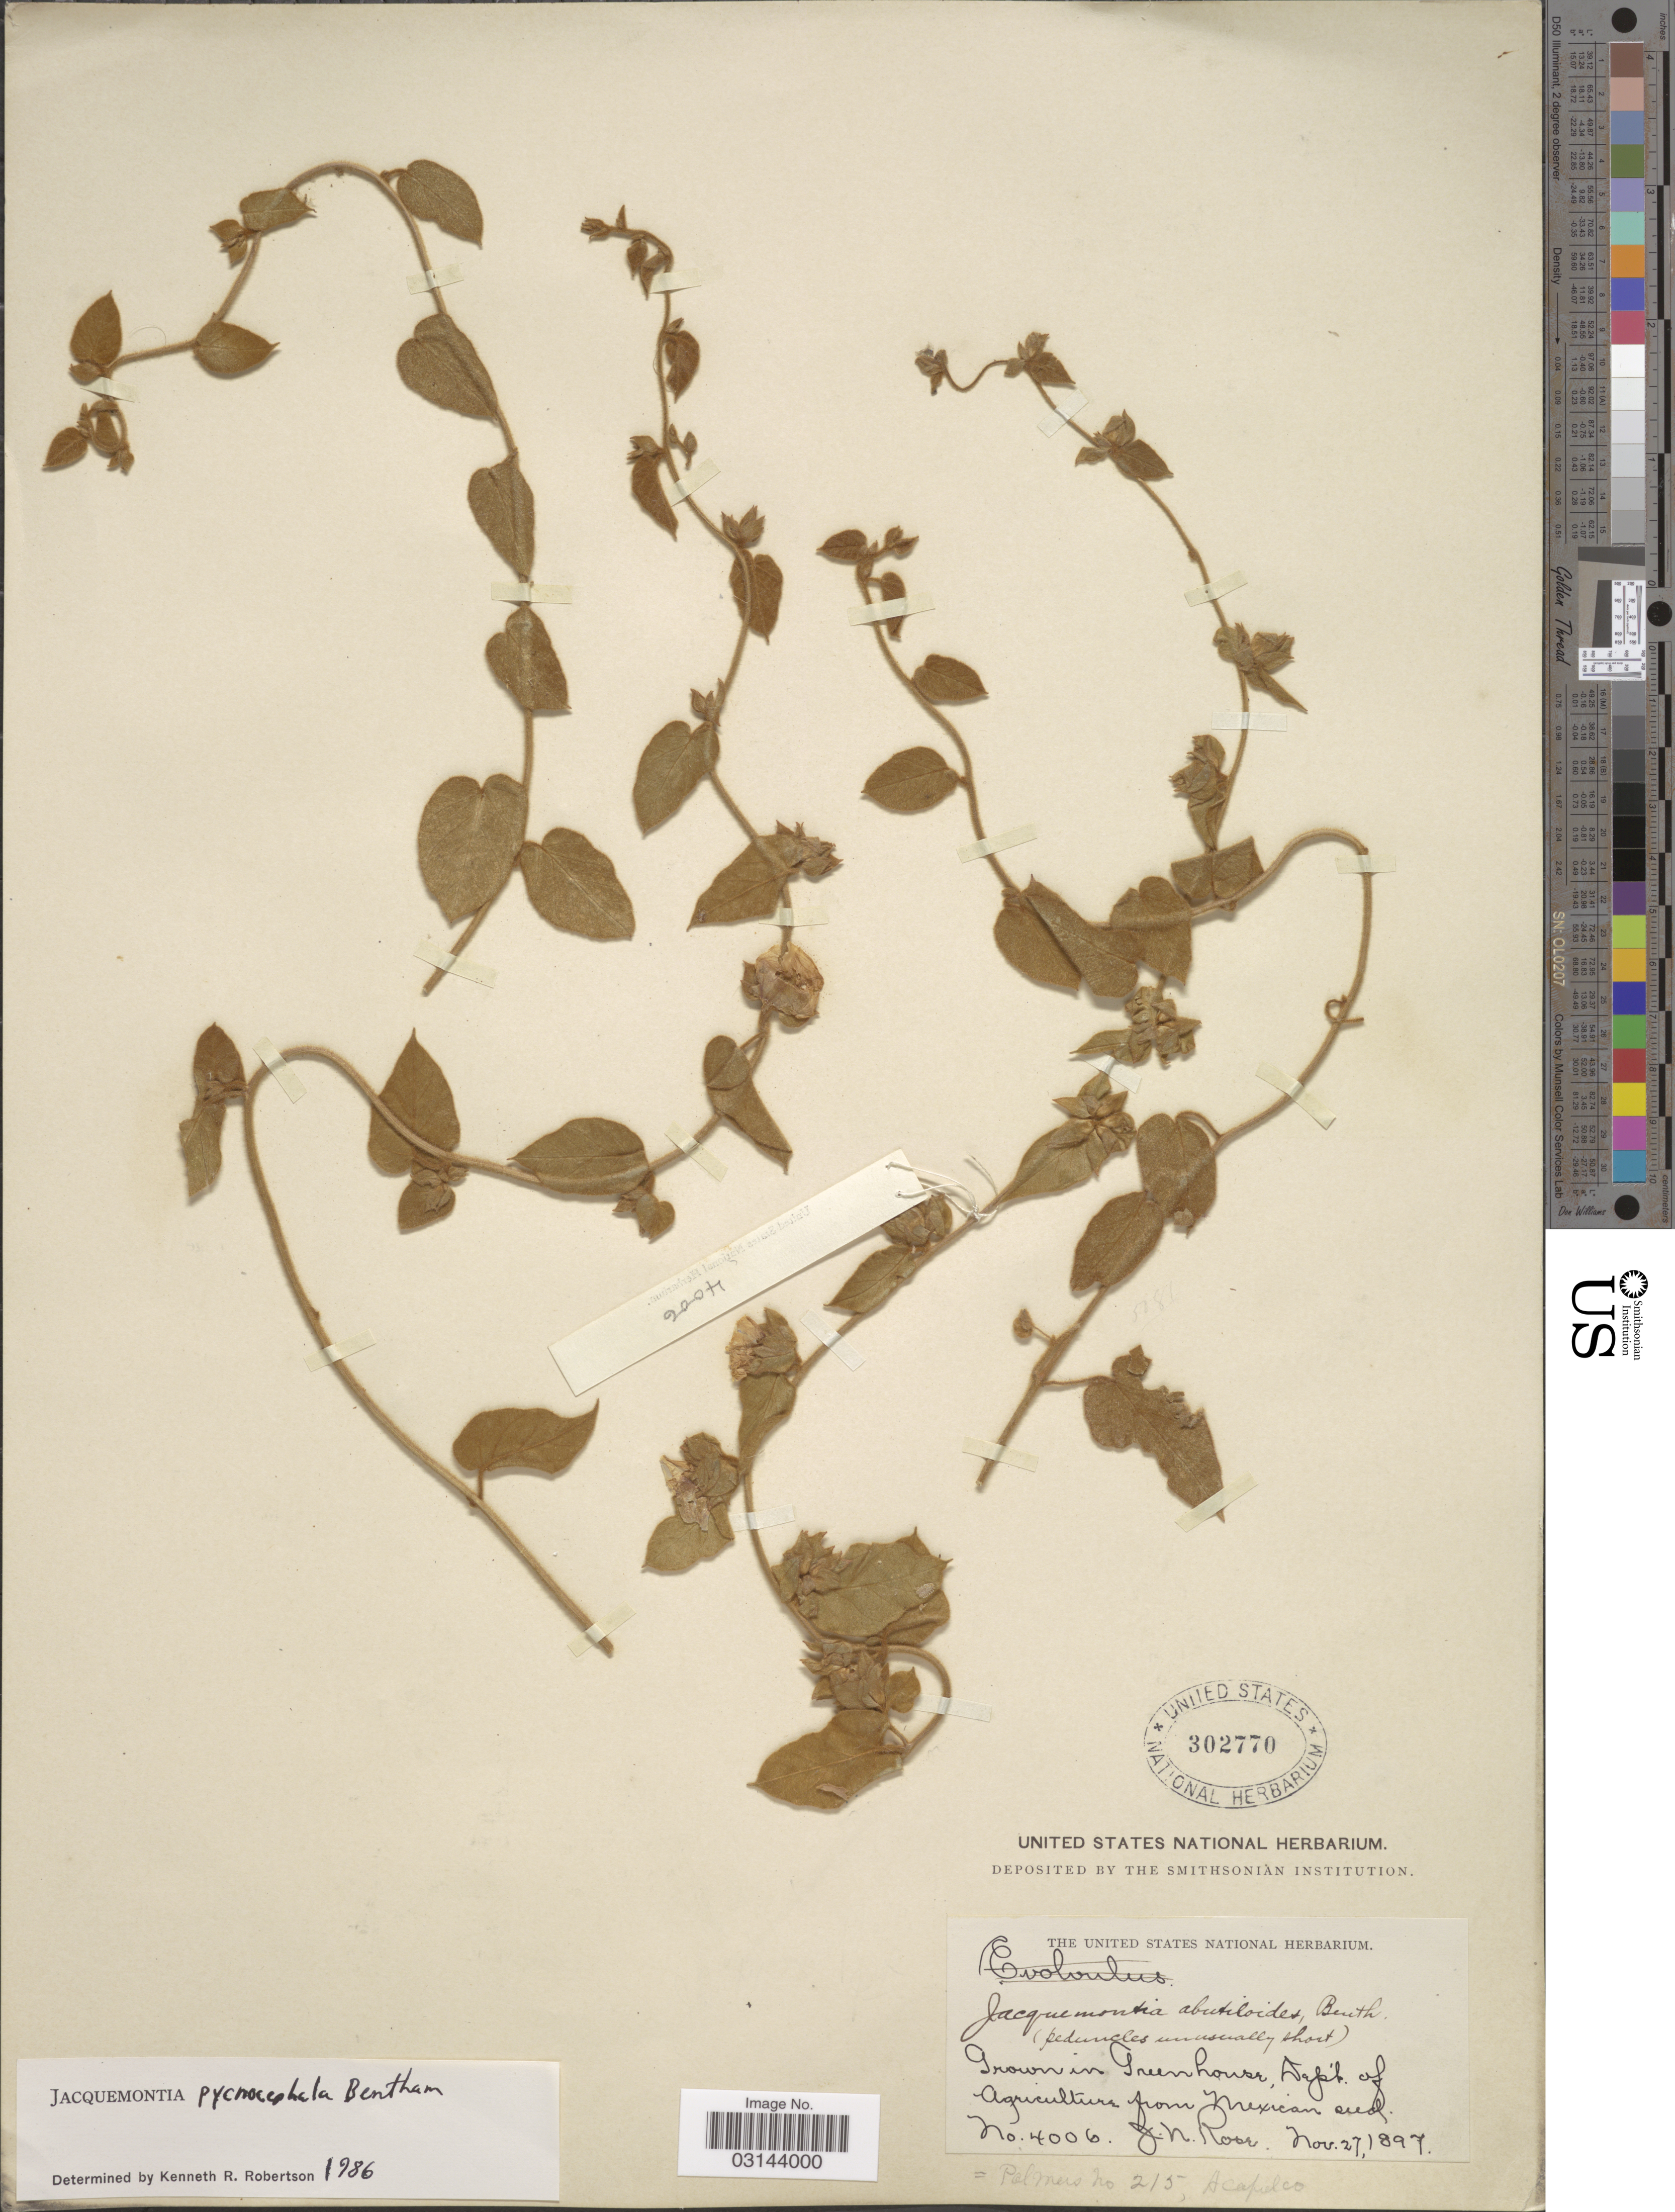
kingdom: Plantae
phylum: Tracheophyta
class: Magnoliopsida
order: Solanales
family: Convolvulaceae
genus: Jacquemontia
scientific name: Jacquemontia pycnocephala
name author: Benth.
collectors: J. N. Rose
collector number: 4006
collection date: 1897-11-27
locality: Grown in Greenhouse, Dept. of Agriculture.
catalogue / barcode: US 302770